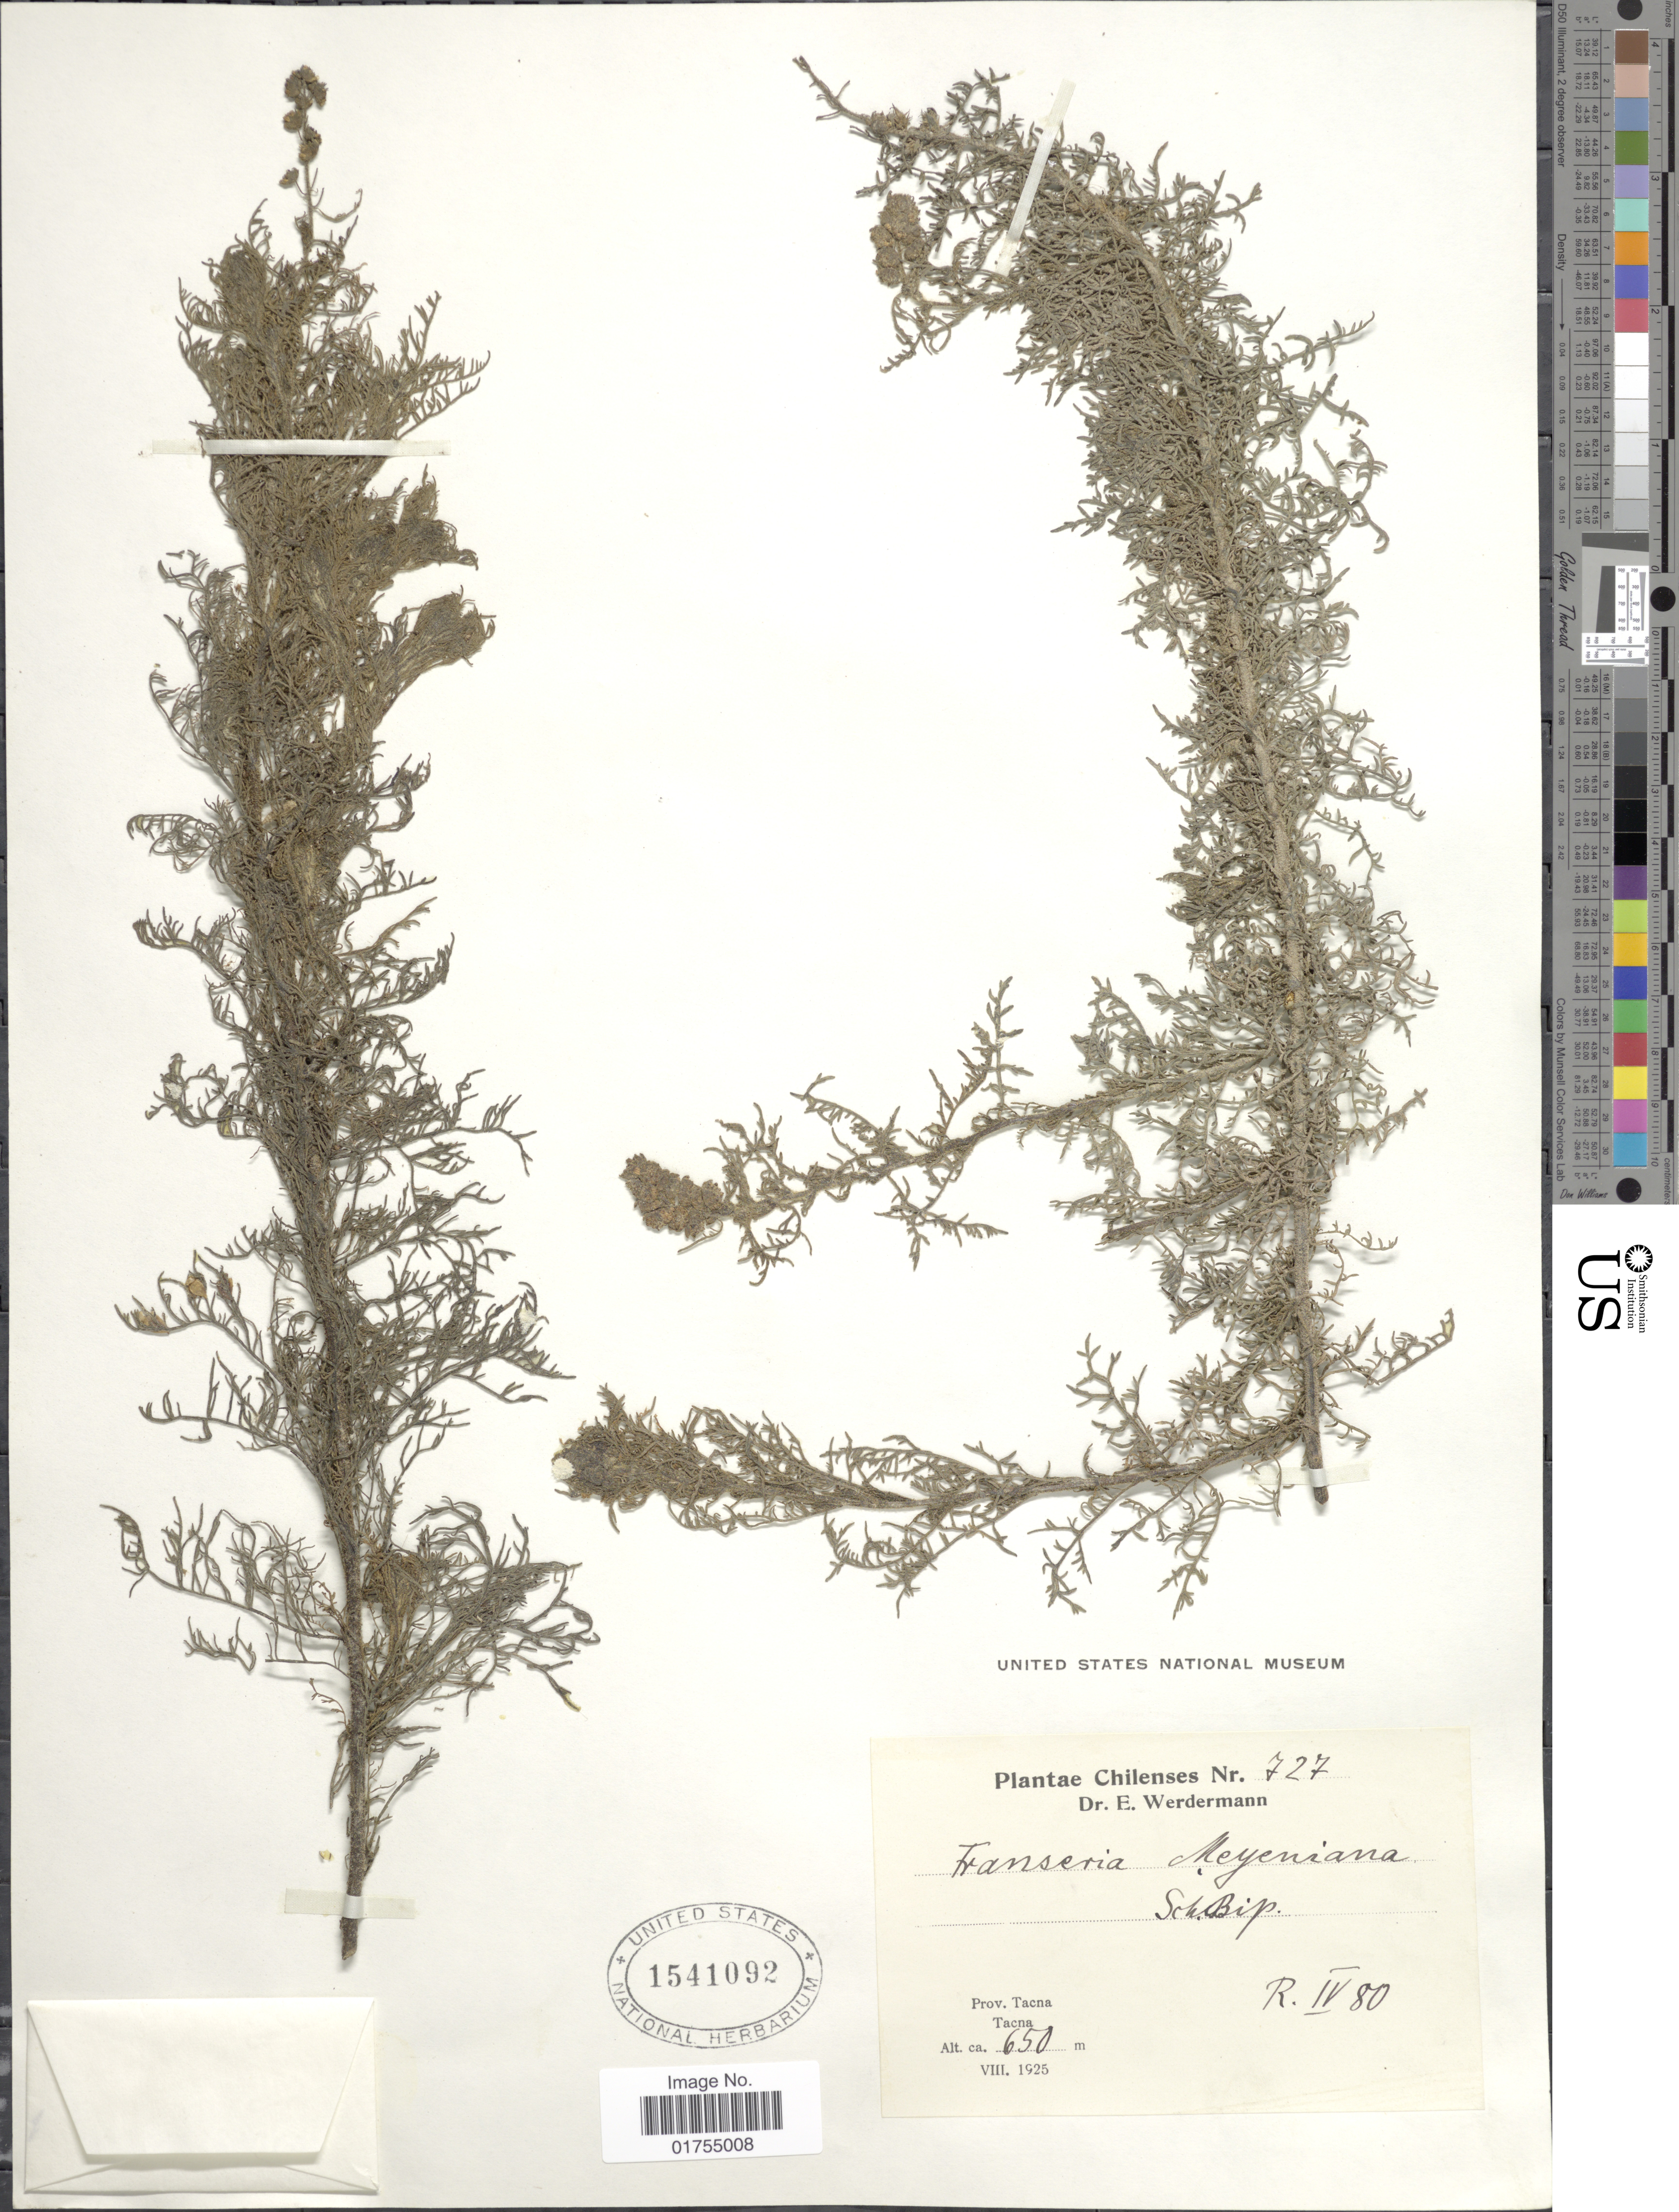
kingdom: Plantae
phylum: Tracheophyta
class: Magnoliopsida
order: Asterales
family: Asteraceae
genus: Franseria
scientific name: Franseria meyeniana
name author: Sch. Bip.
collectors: E. Werdermann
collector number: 727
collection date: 1925-08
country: Peru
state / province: Tacna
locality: Tacna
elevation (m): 650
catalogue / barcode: US 1541092